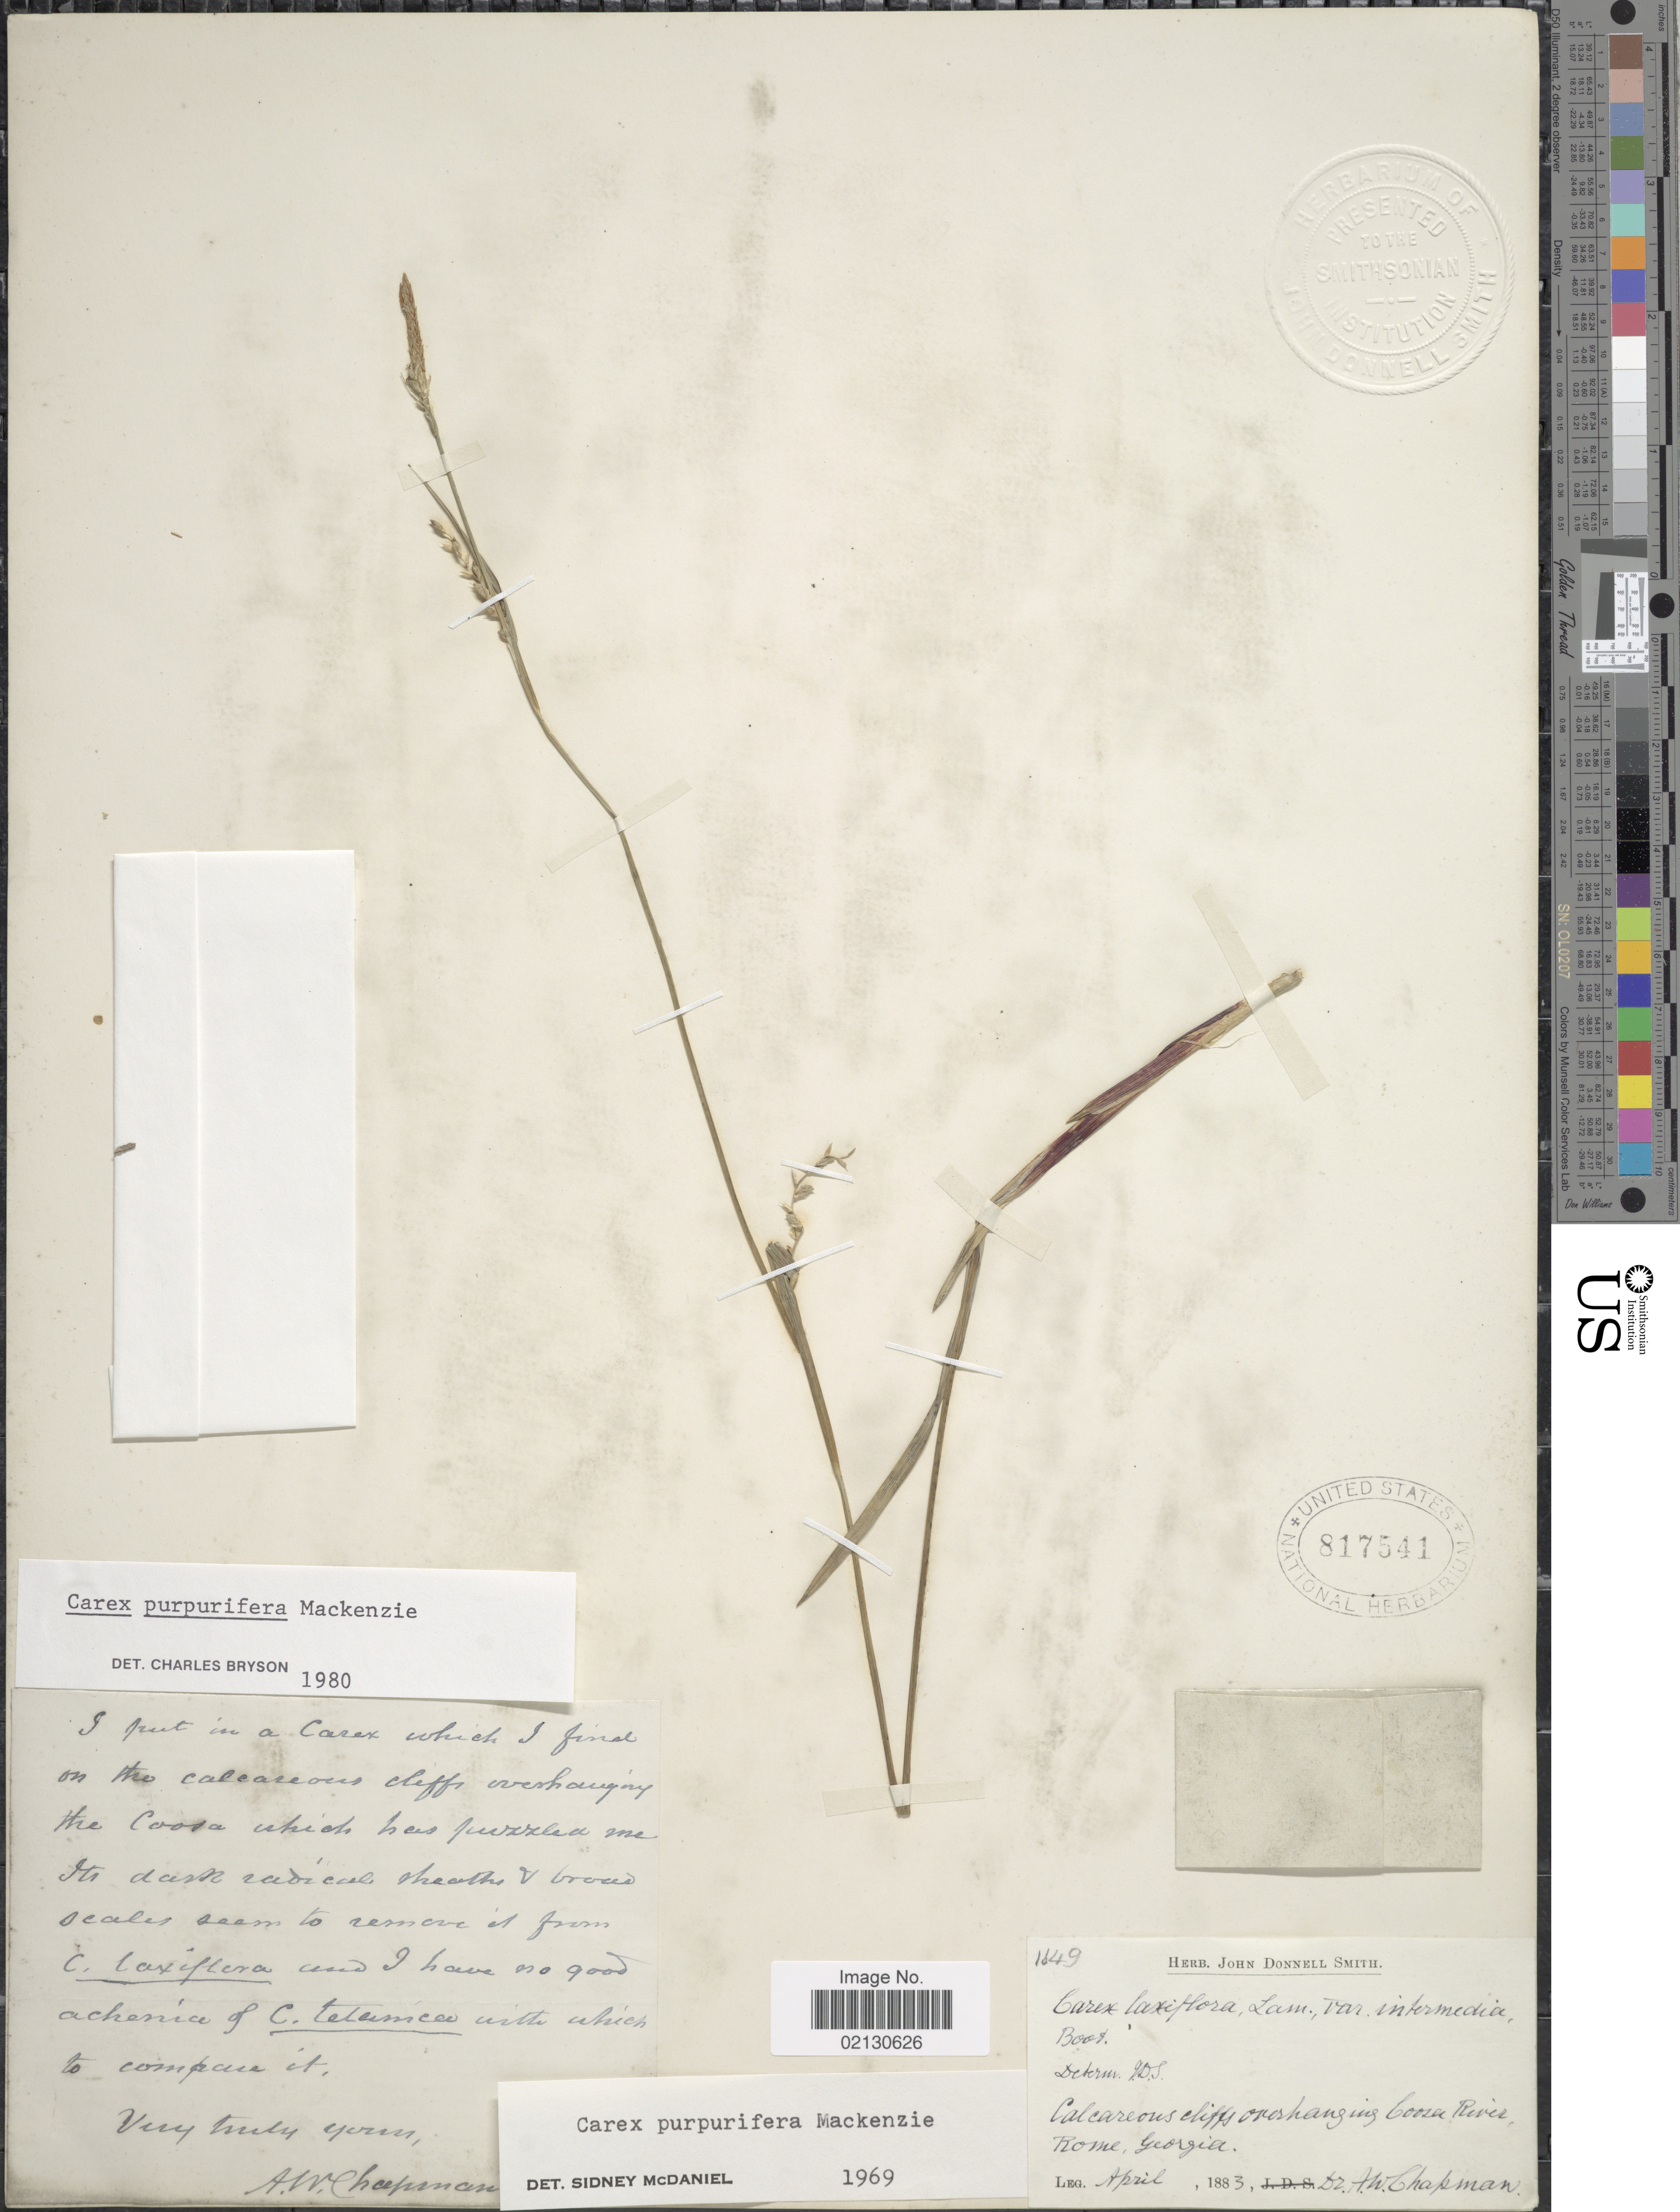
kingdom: Plantae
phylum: Tracheophyta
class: Liliopsida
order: Poales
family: Cyperaceae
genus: Carex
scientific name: Carex purpurifera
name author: Mack.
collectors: A. W. Chapman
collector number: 1849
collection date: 1883-04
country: United States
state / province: Georgia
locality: Coosa River, Rome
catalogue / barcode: US 817541